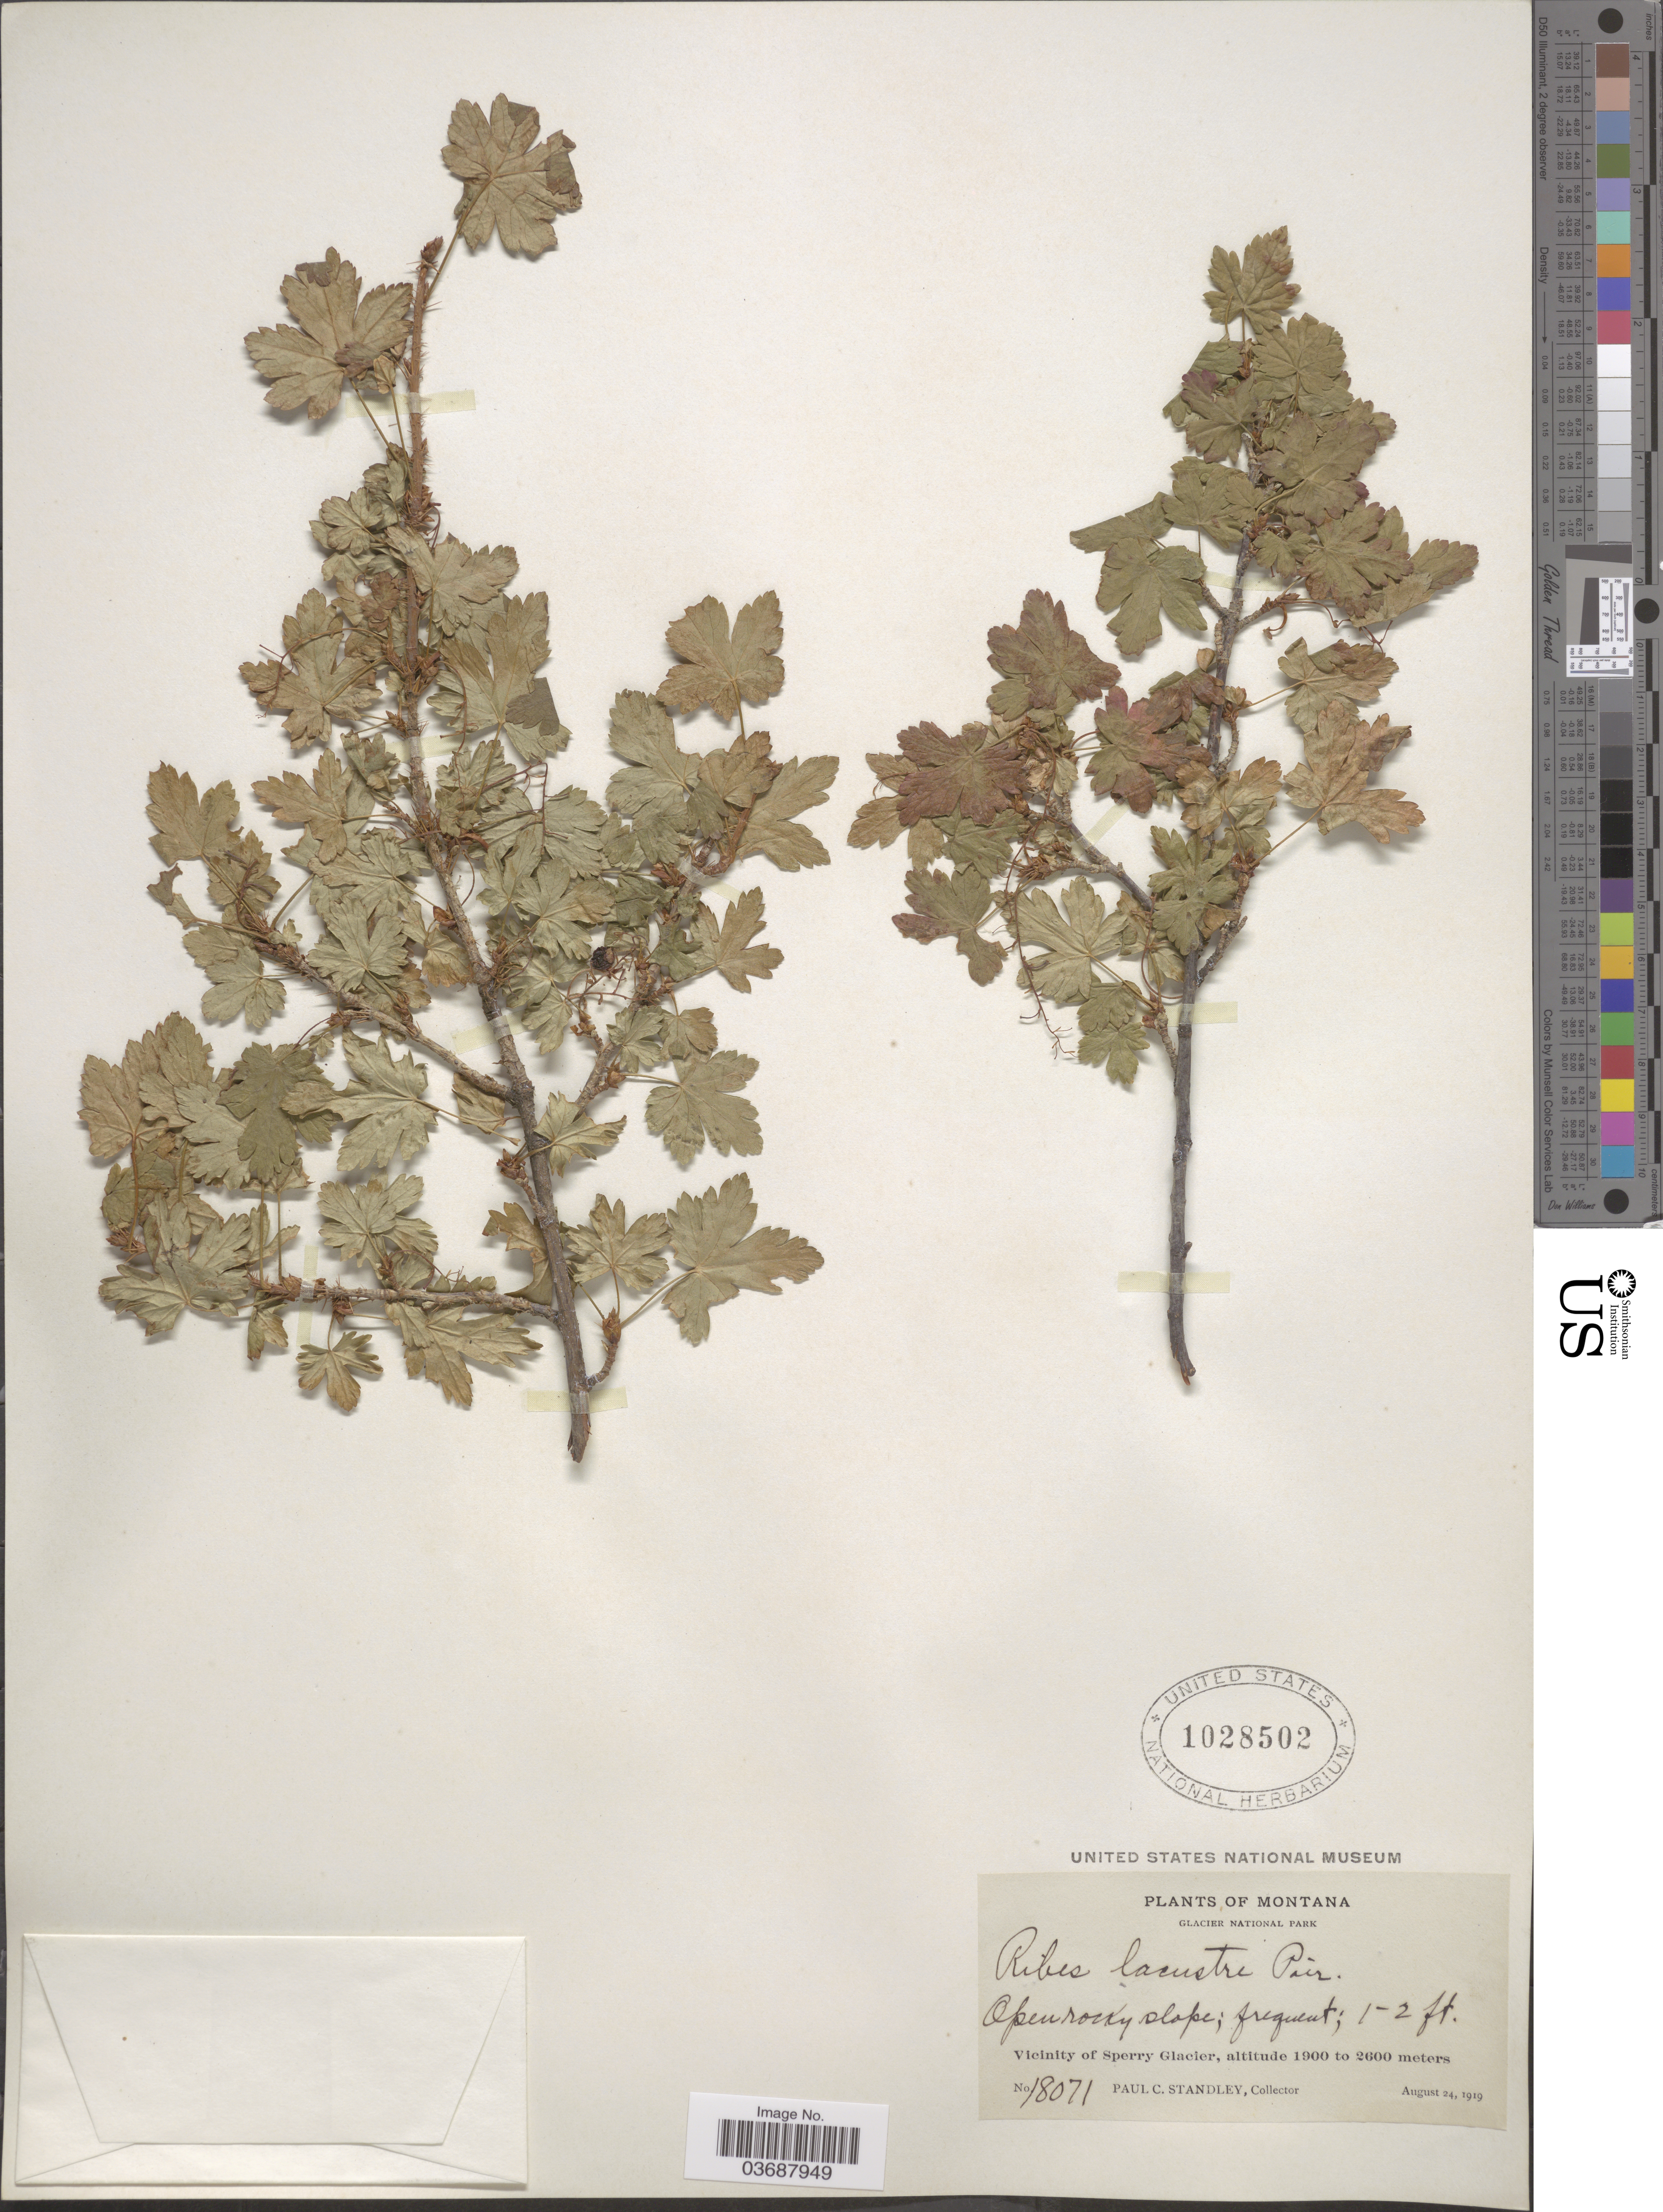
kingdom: Plantae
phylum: Tracheophyta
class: Magnoliopsida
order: Saxifragales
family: Grossulariaceae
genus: Ribes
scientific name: Ribes lacustre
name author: (Pers.) Poir.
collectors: P. C. Standley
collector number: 18071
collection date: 1919-08-24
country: United States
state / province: Montana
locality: Glacier National Park. Vicinity of Sperry Glacier.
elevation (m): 1900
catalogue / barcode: US 1028502